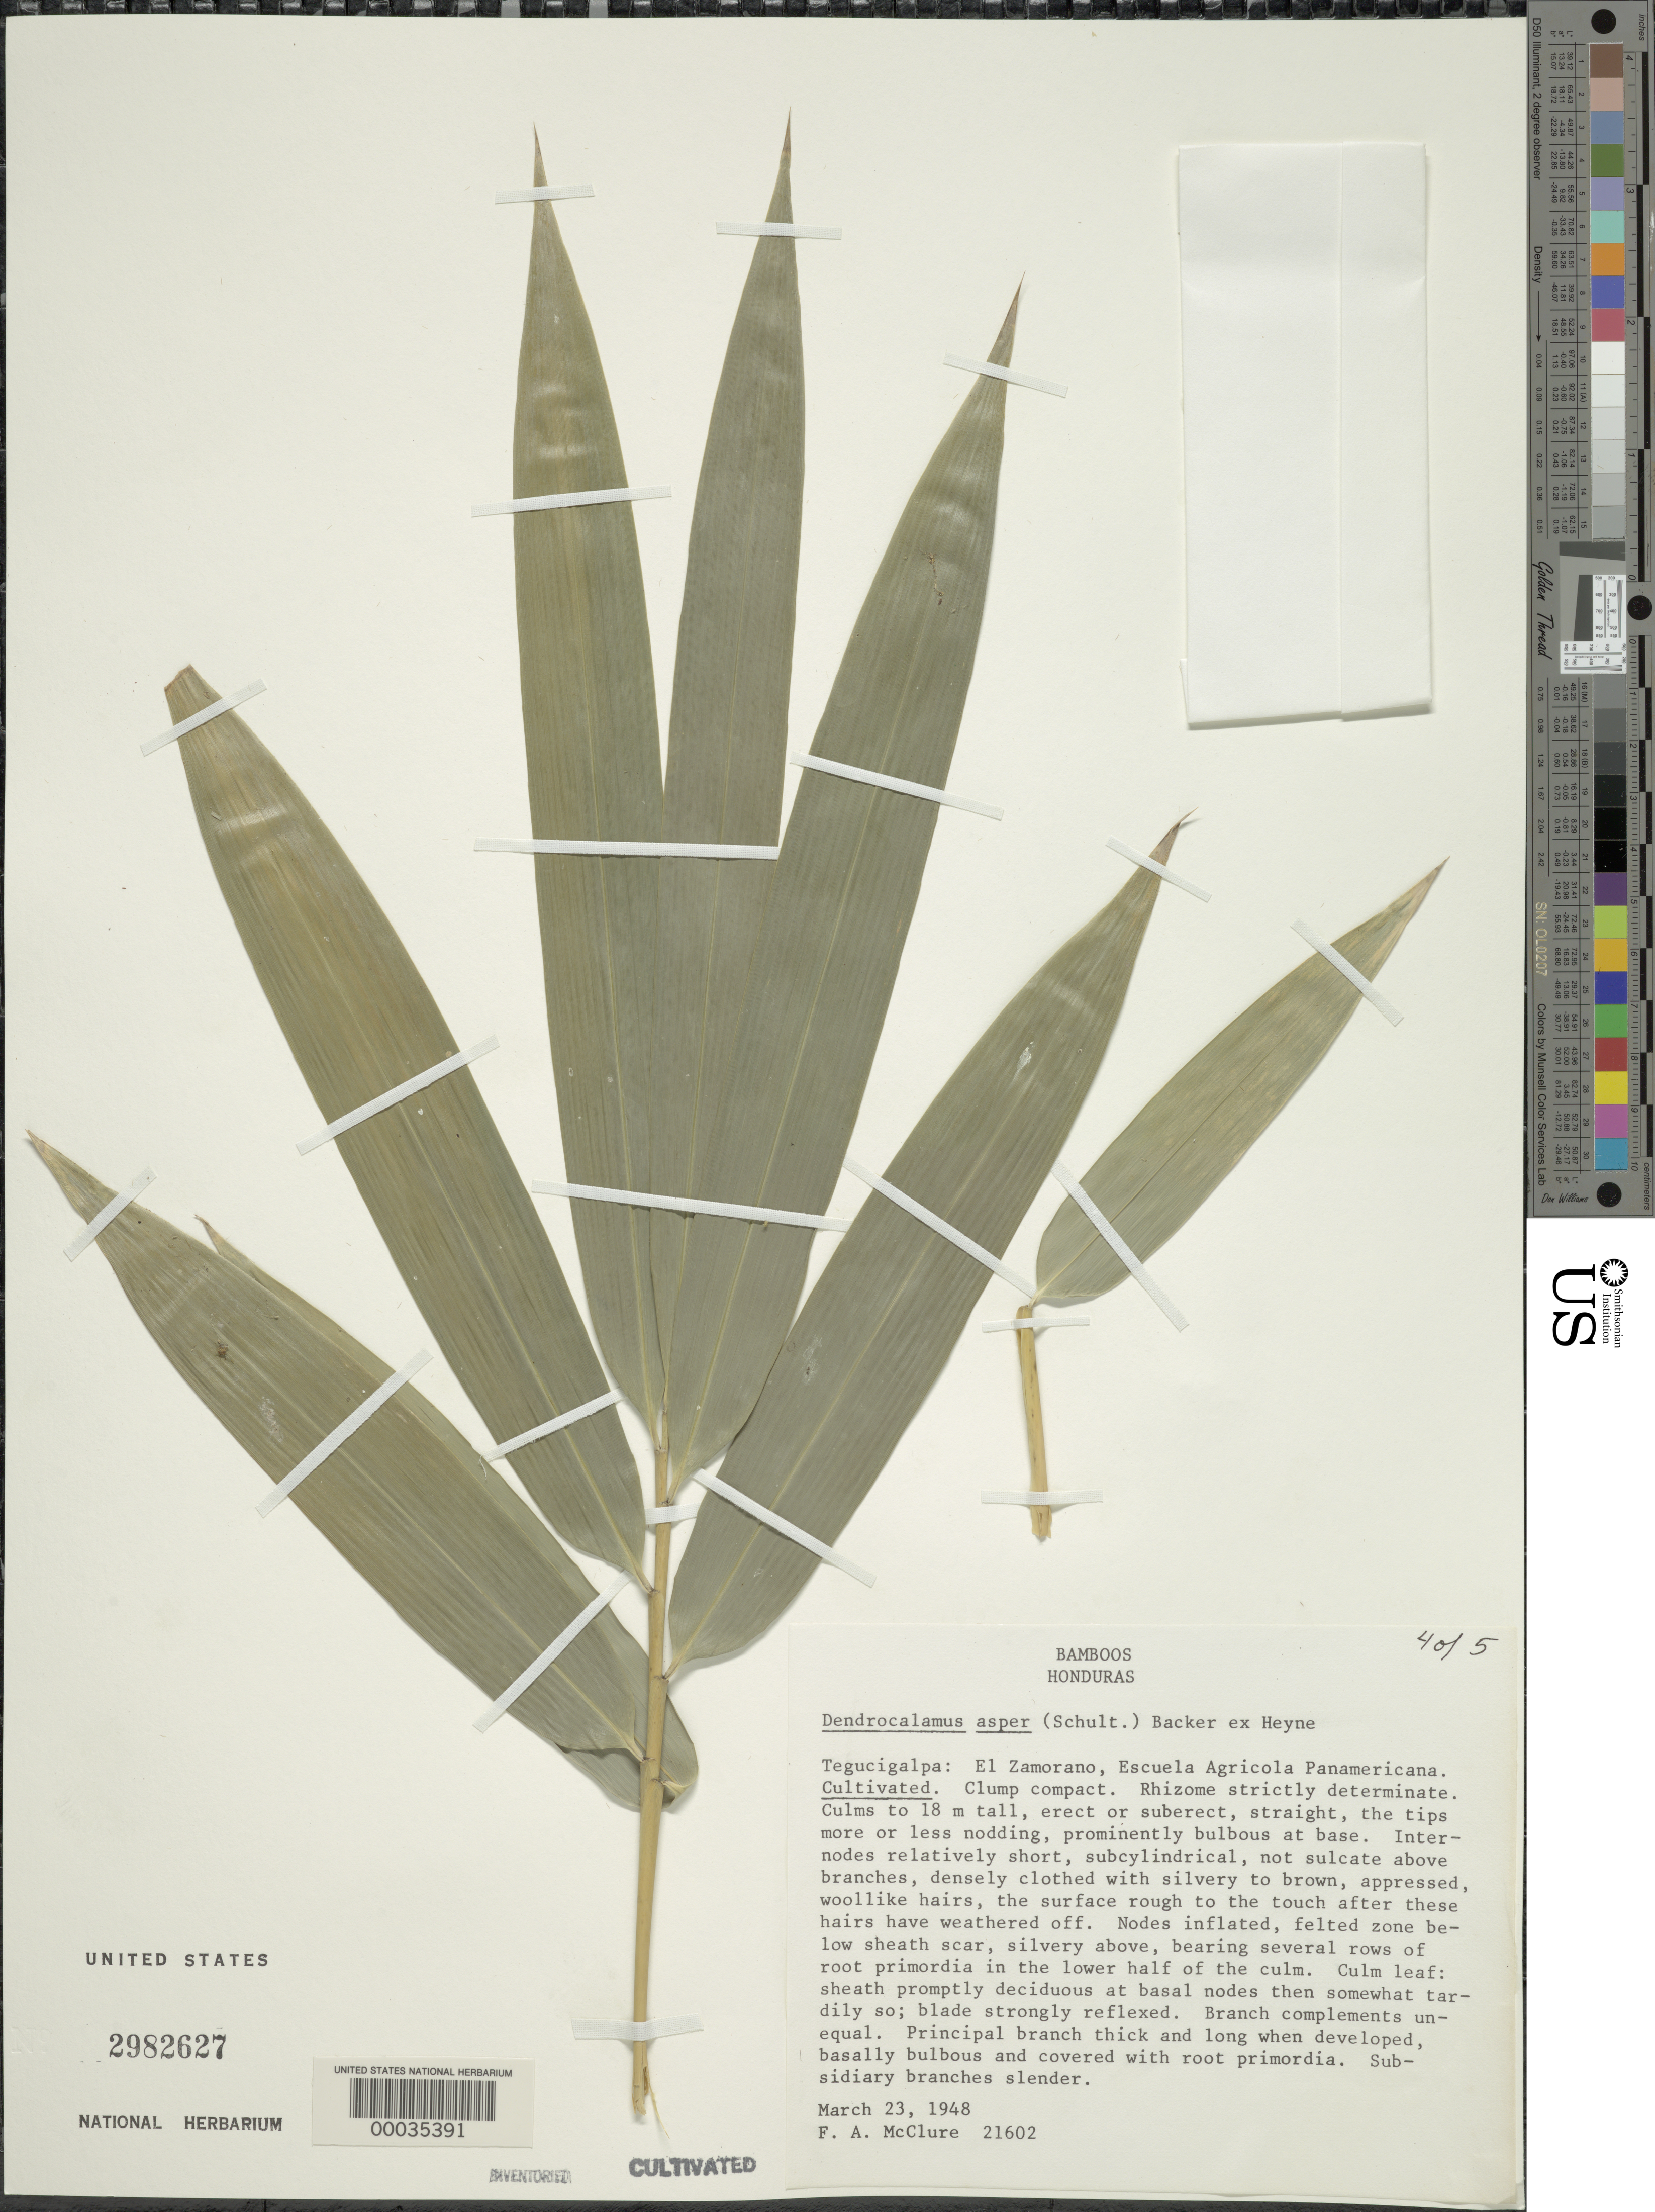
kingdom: Plantae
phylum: Tracheophyta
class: Liliopsida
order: Poales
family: Poaceae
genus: Dendrocalamus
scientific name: Dendrocalamus asper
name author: (Schult. & Schult. f.) Backer ex K. Heyne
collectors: F. A. McClure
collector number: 21602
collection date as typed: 23 Mar 1948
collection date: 1948-03-23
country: Honduras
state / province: Fco. Morazán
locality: El Zamorano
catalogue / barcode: US 2982627